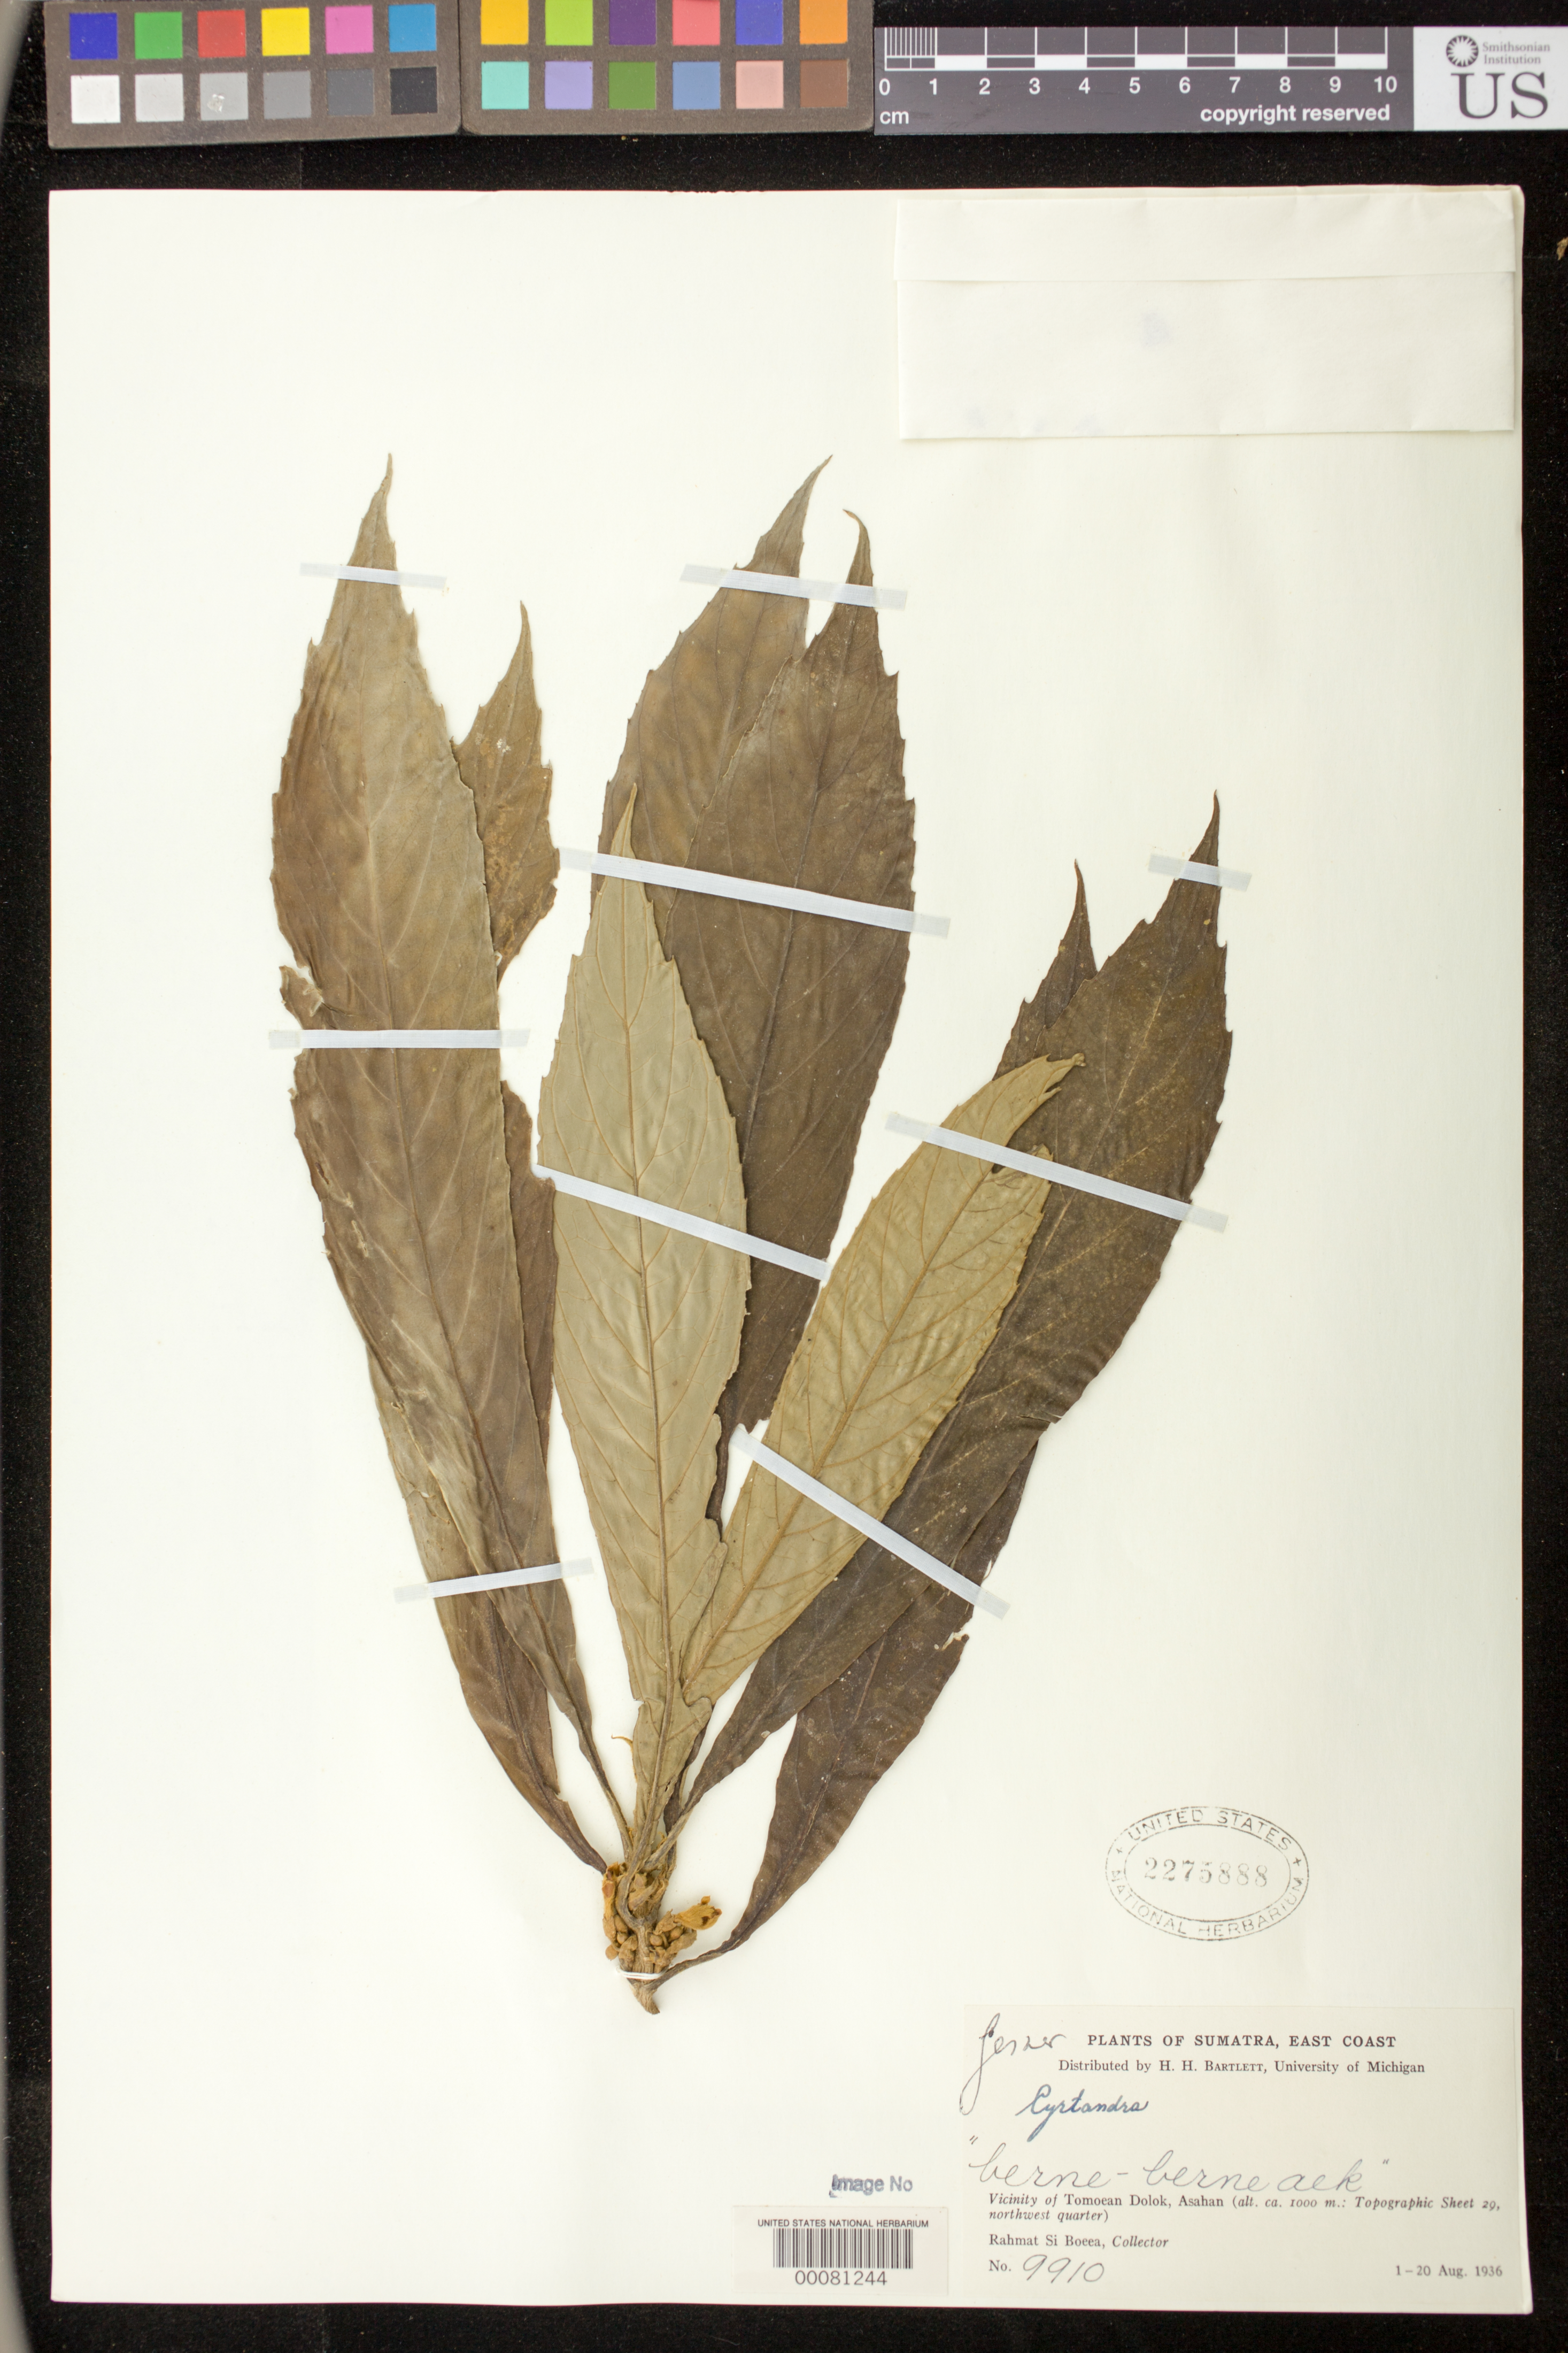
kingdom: Plantae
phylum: Tracheophyta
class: Magnoliopsida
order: Lamiales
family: Gesneriaceae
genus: Cyrtandra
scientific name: Cyrtandra sp.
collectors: Rahmat Si Boeea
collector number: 9910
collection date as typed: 01-20 Aug 1936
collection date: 1936-08-01/1936-08-20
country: Indonesia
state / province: Sumatra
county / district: Sumatera Utara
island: Sumatra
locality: East coast, vicinity of tomoean dolok, asahan (topographic sheet 29, nw quarter)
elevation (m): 1000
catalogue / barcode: US 2275888